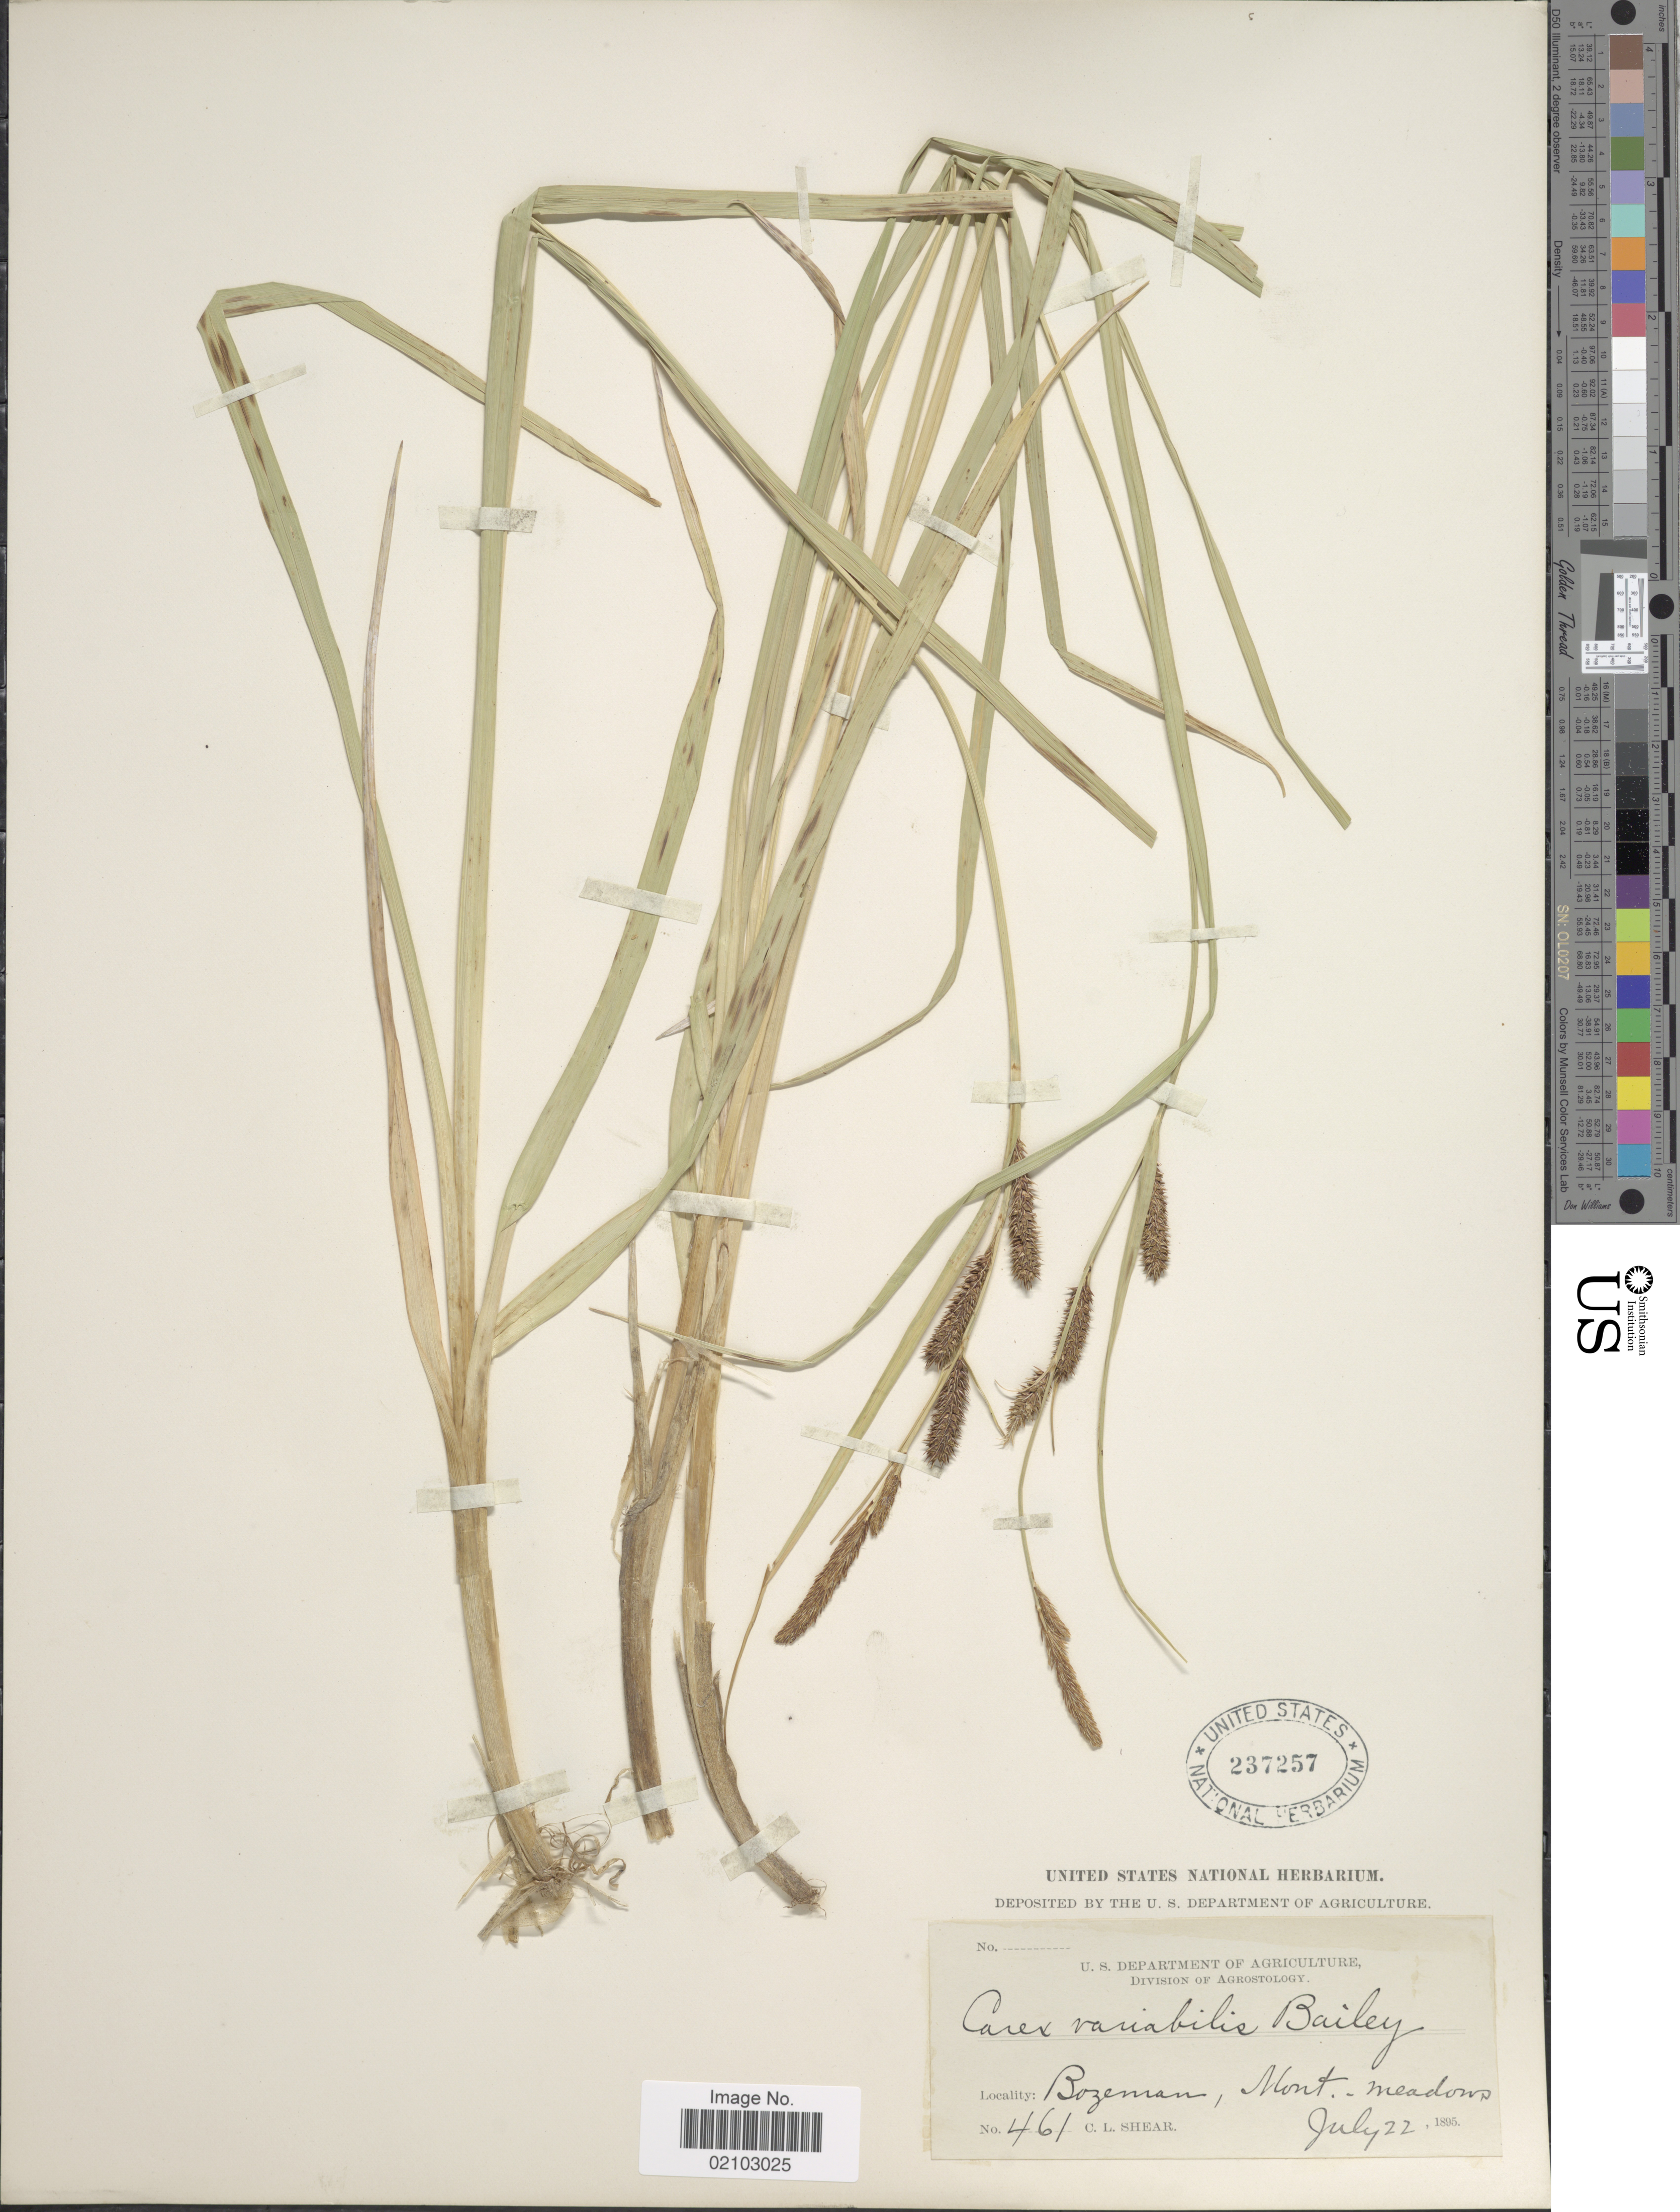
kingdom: Plantae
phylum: Tracheophyta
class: Liliopsida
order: Poales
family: Cyperaceae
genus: Carex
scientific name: Carex aquatilis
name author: Wahlenb.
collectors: C. L. Shear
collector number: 461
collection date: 1895-07-22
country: United States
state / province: Montana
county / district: Gallatin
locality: Bozeman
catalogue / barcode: US 237257